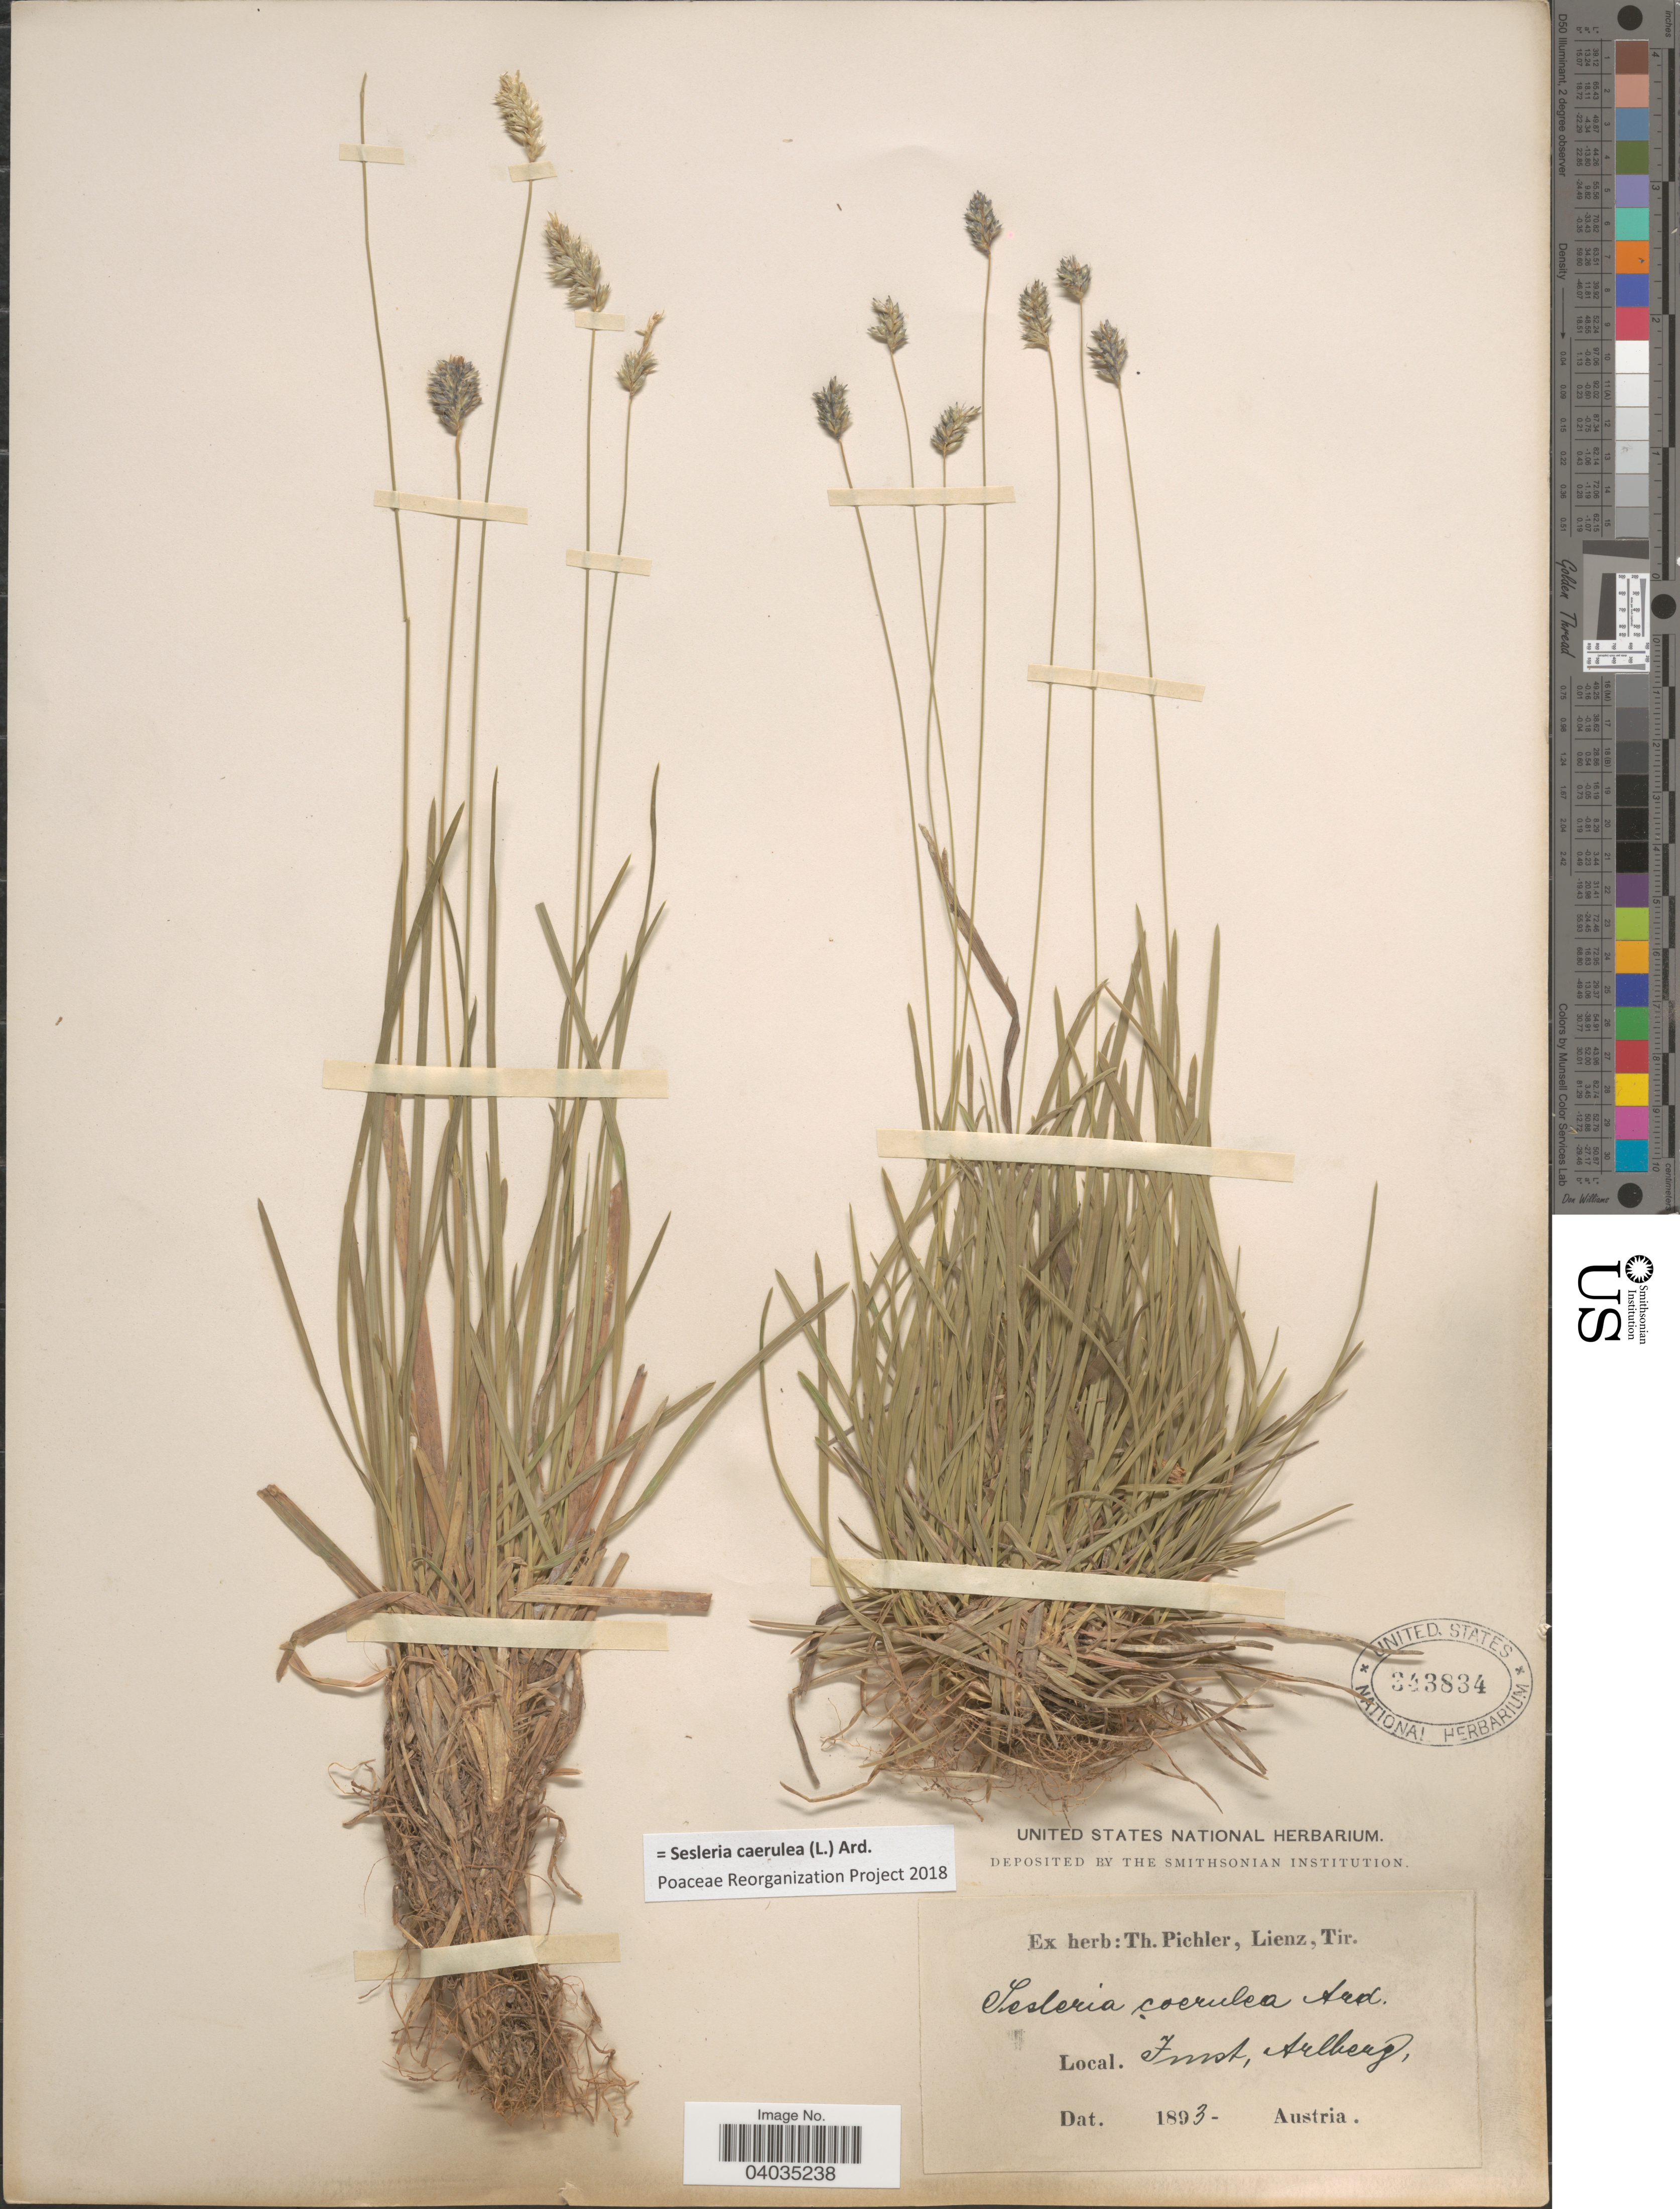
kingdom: Plantae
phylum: Tracheophyta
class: Liliopsida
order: Poales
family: Poaceae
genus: Sesleria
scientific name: Sesleria caerulea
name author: (L.) Ard.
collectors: ex herb. T. Pichler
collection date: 1893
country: Austria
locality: Imst, Arlberg.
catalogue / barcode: US 343834